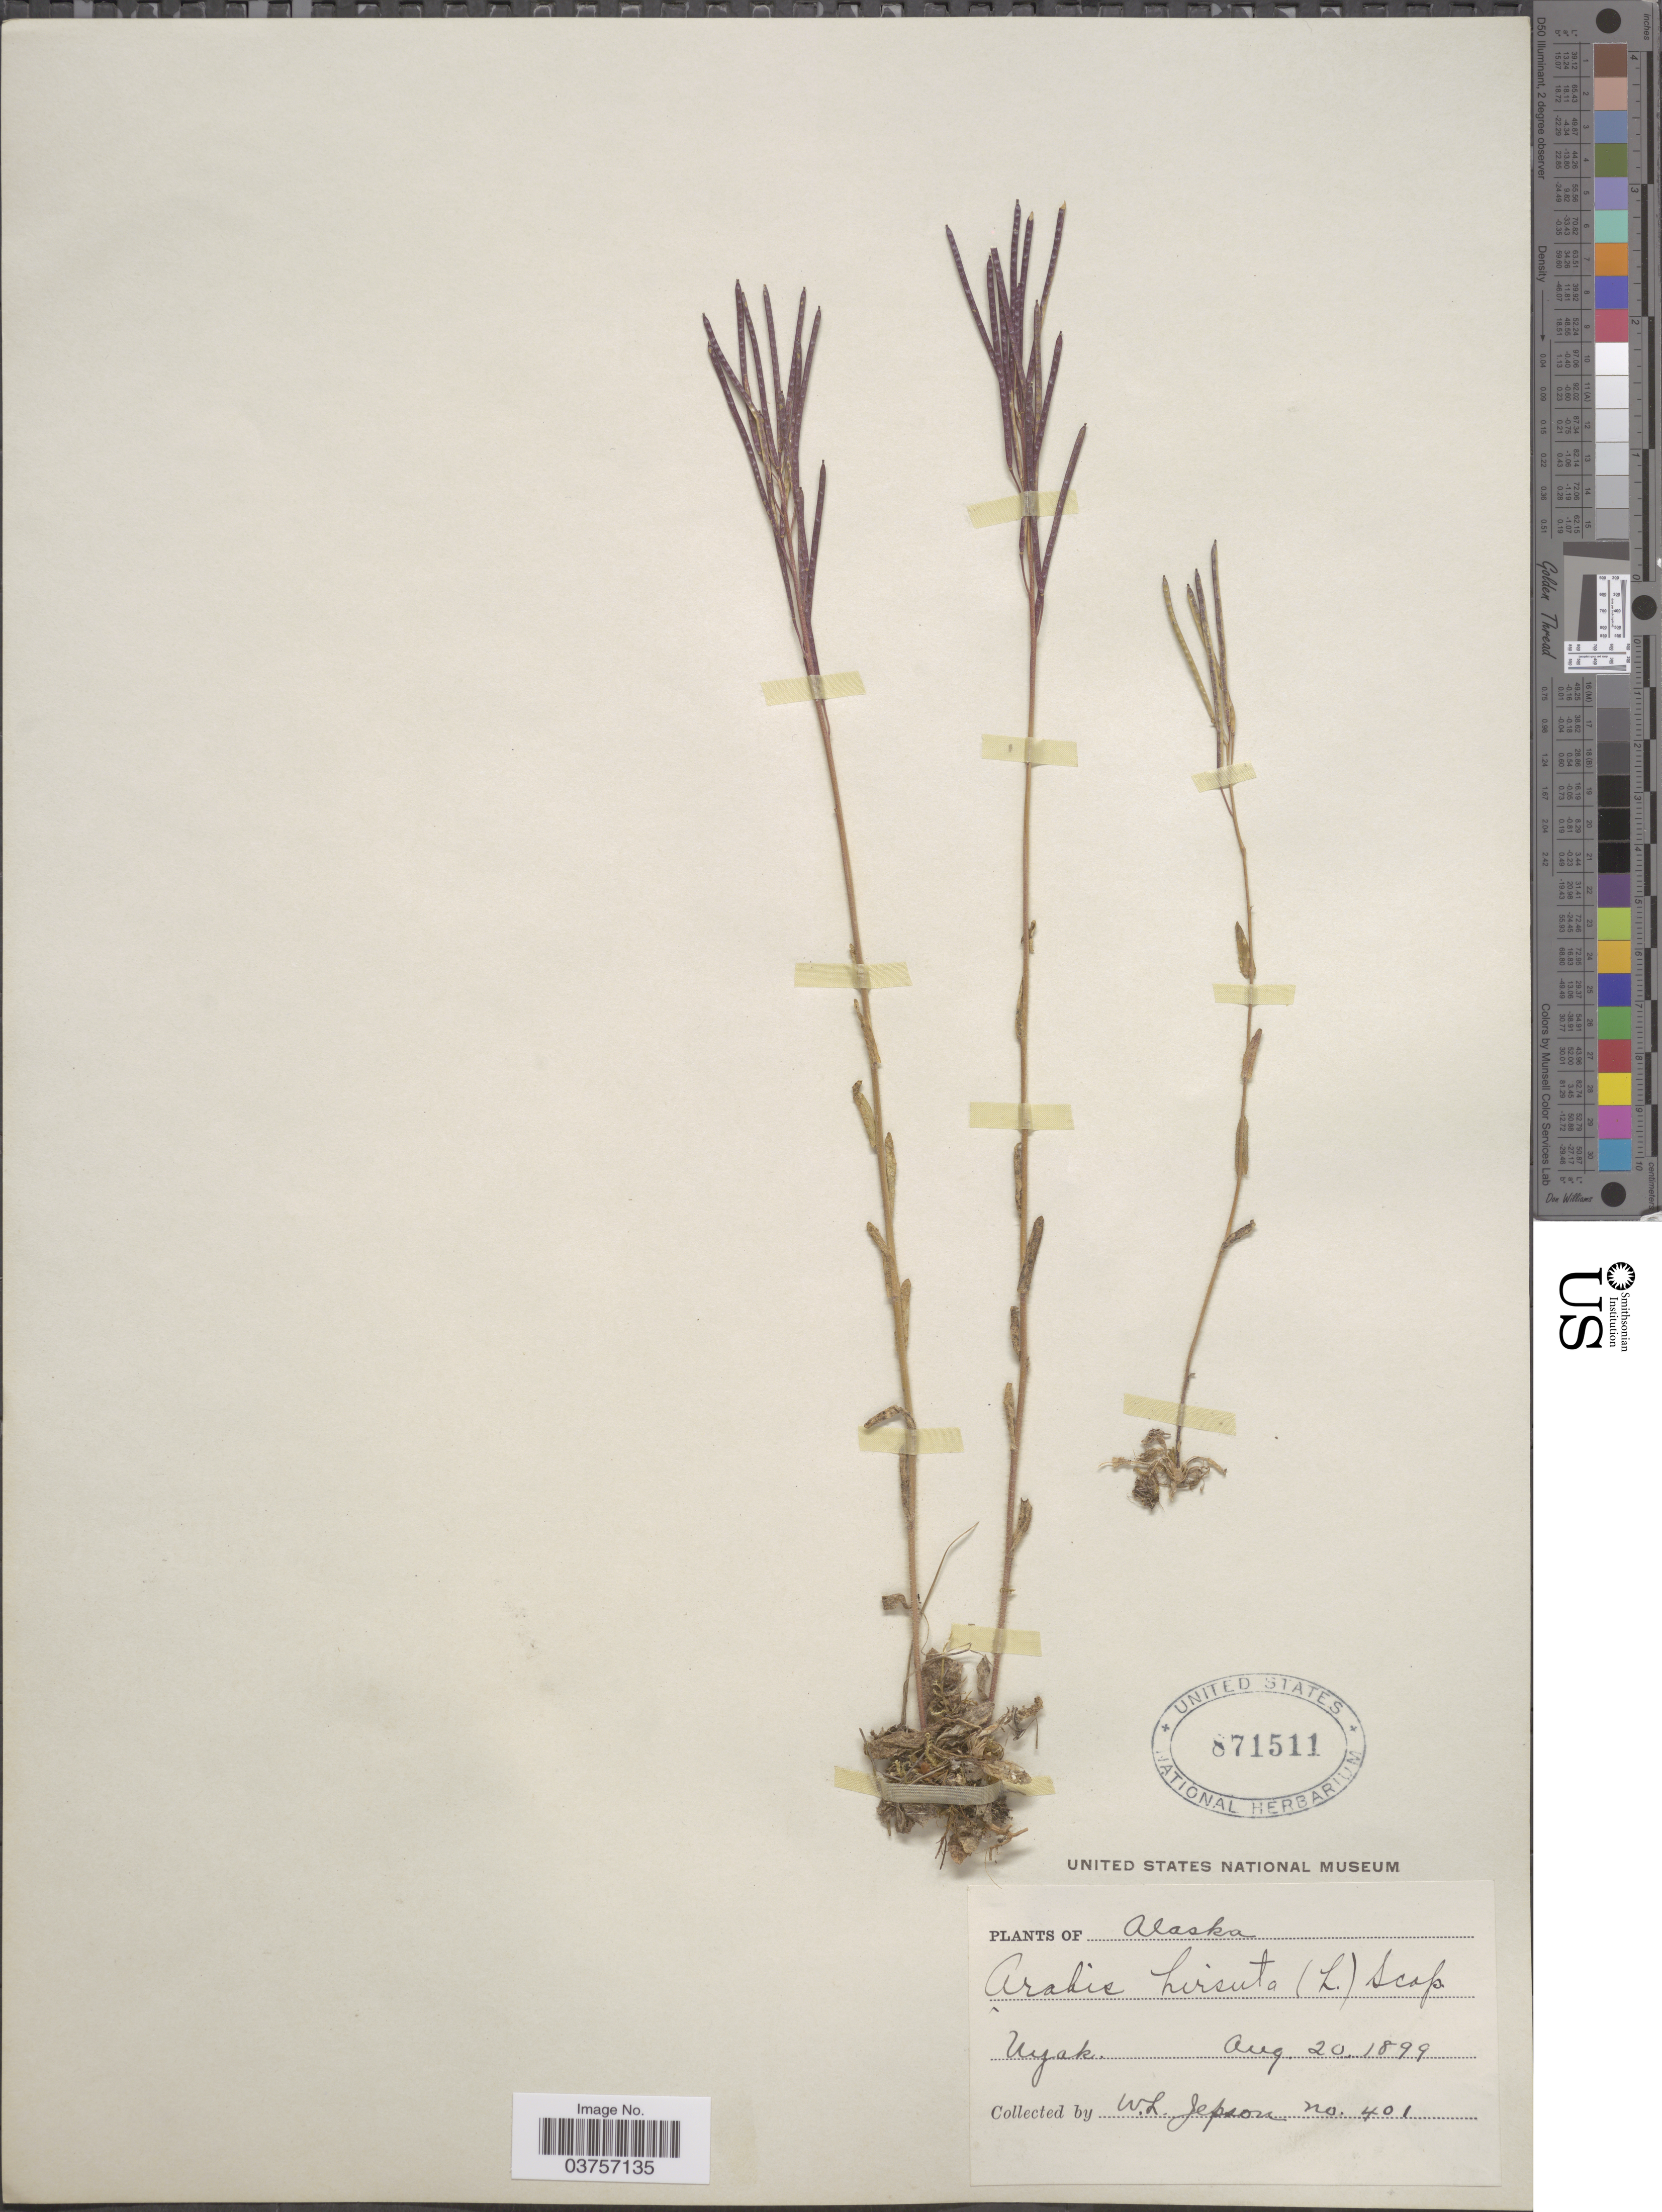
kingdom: Fungi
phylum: Ascomycota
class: Lecanoromycetes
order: Peltigerales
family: Peltigeraceae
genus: Peltigera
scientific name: Peltigera scutata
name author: (Dicks.) Duby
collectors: A. Herre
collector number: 428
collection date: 1904-04-30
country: United States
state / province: California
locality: Santa Cruz Mountain. Black Mt.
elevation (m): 671